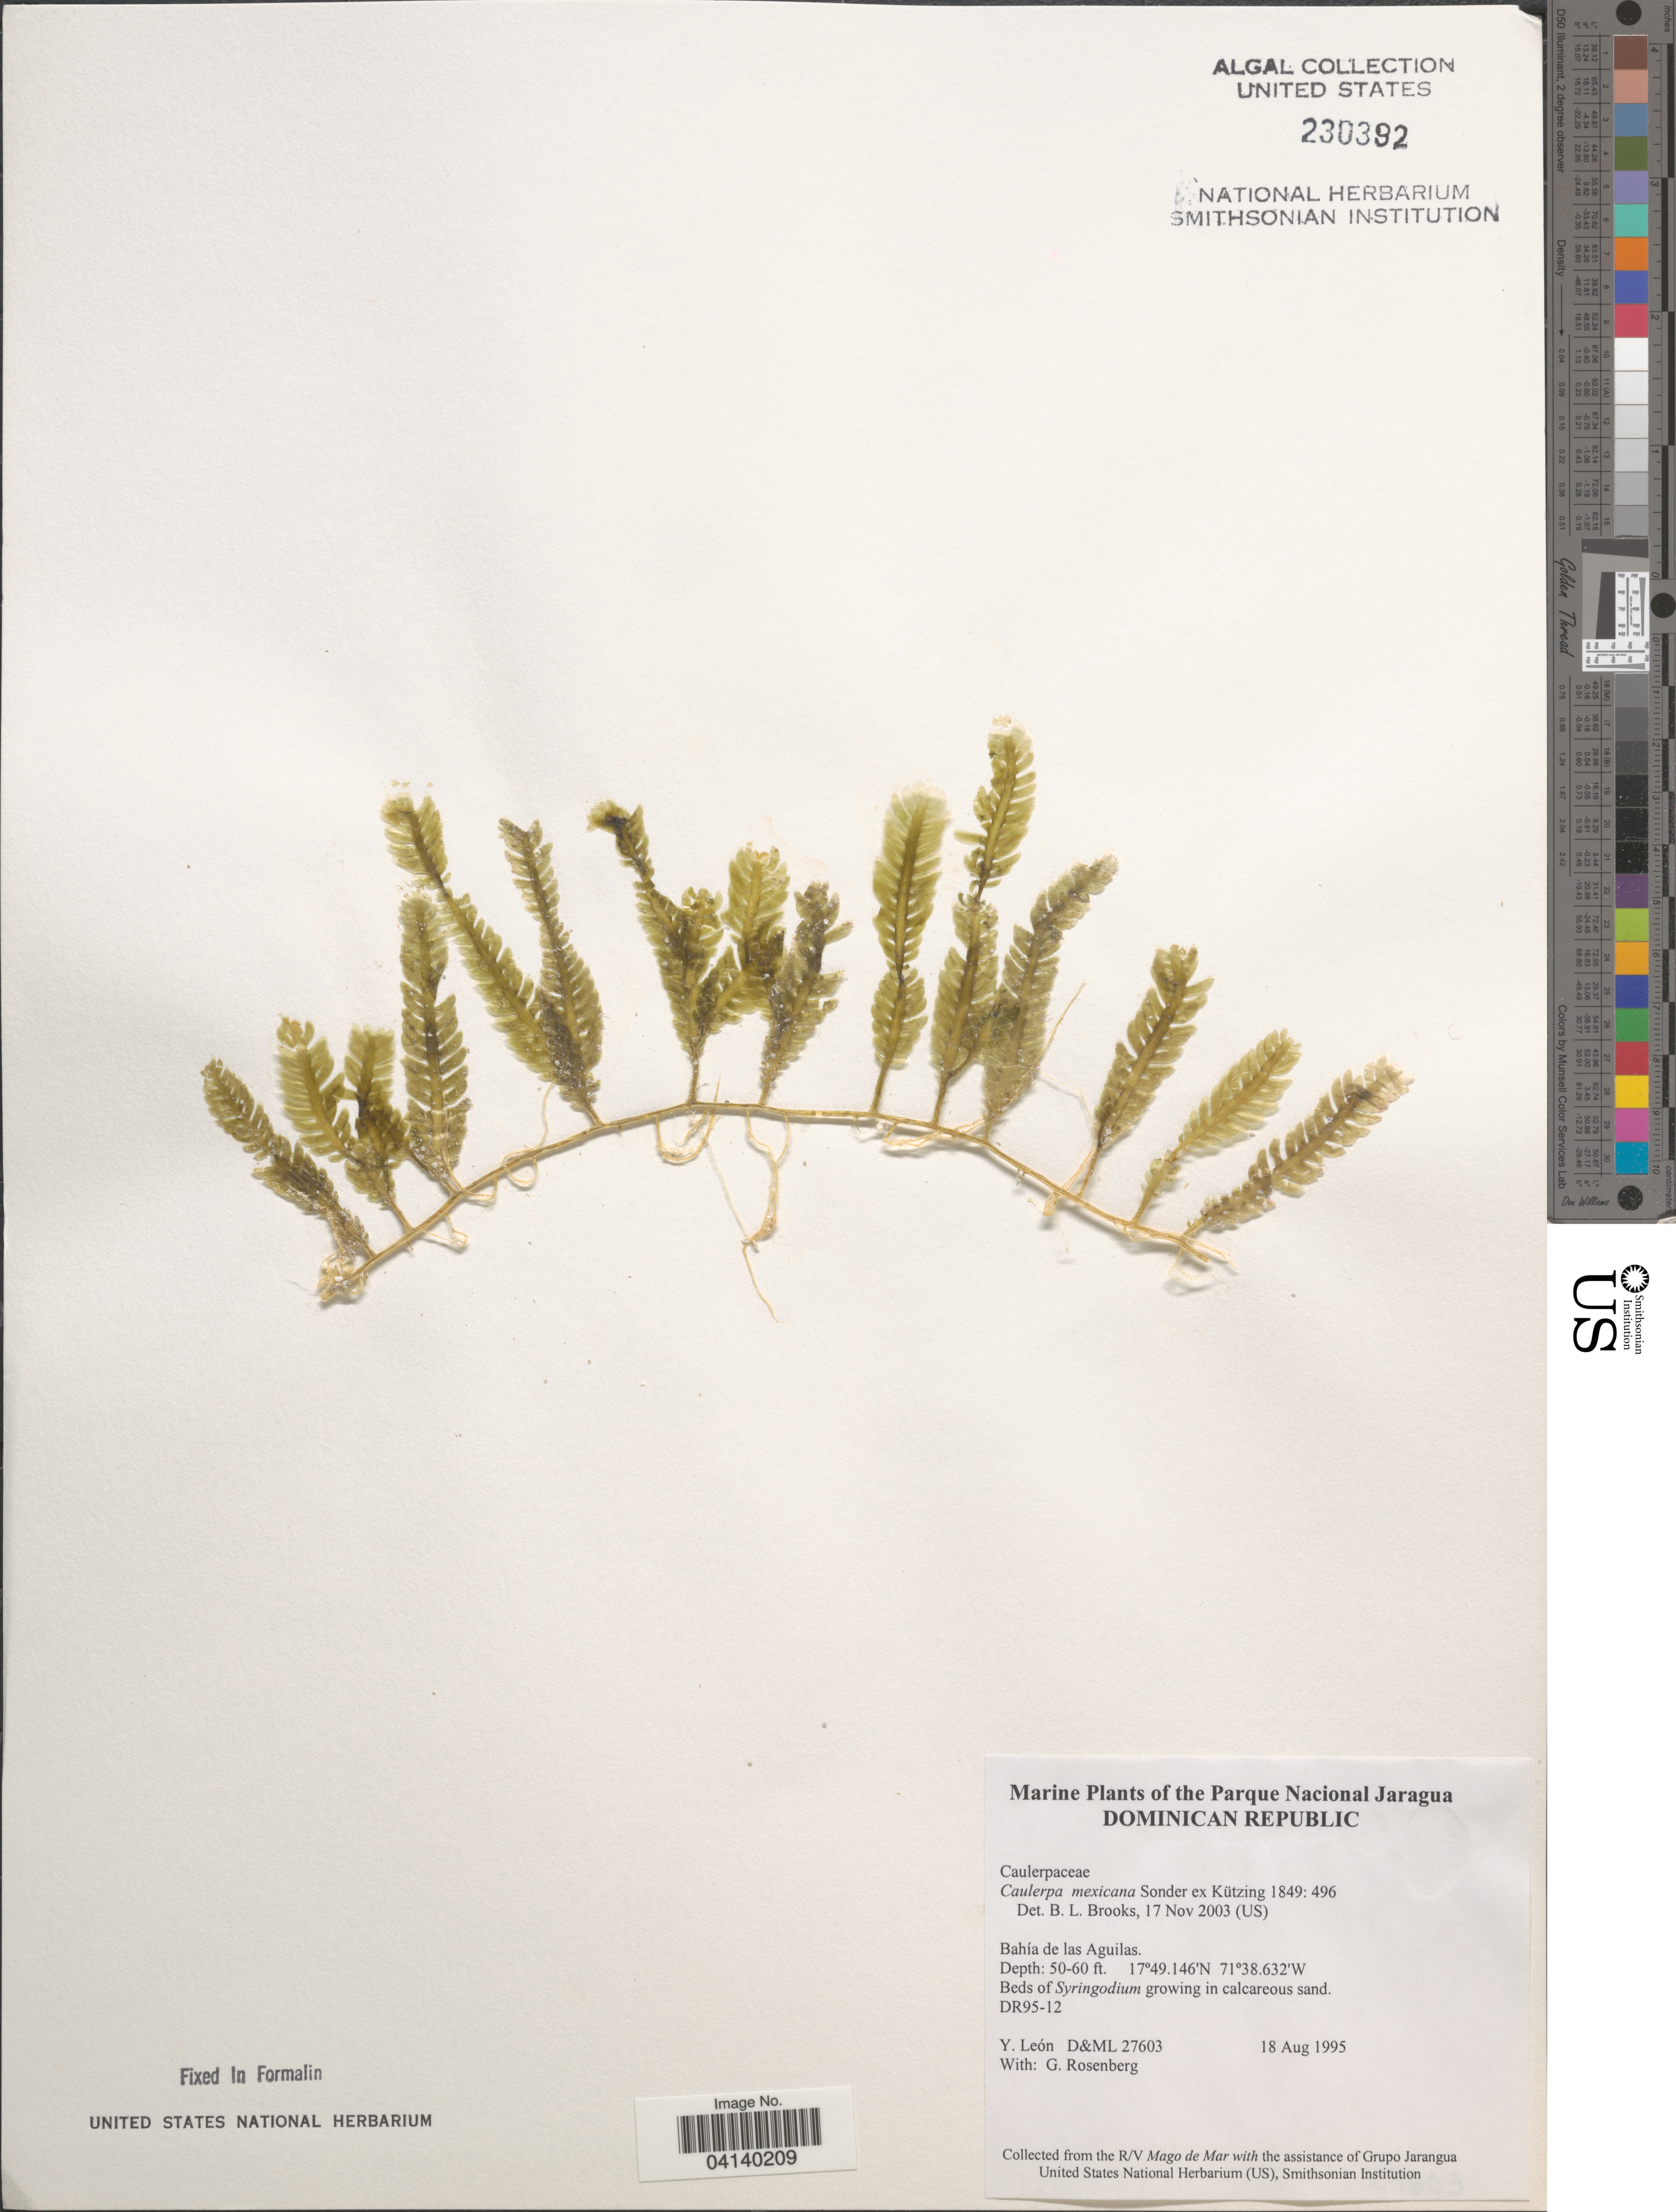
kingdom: Plantae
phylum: Chlorophyta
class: Ulvophyceae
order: Bryopsidales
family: Caulerpaceae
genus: Caulerpa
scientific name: Caulerpa mexicana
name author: Sond. ex Kütz.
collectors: Y. León & G. Rosenberg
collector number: D&ML27603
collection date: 1995-08-18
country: Dominican Republic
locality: Parque Nacional Jaragua. Bahía de las Aguilas. DR95-12.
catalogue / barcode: US 230392